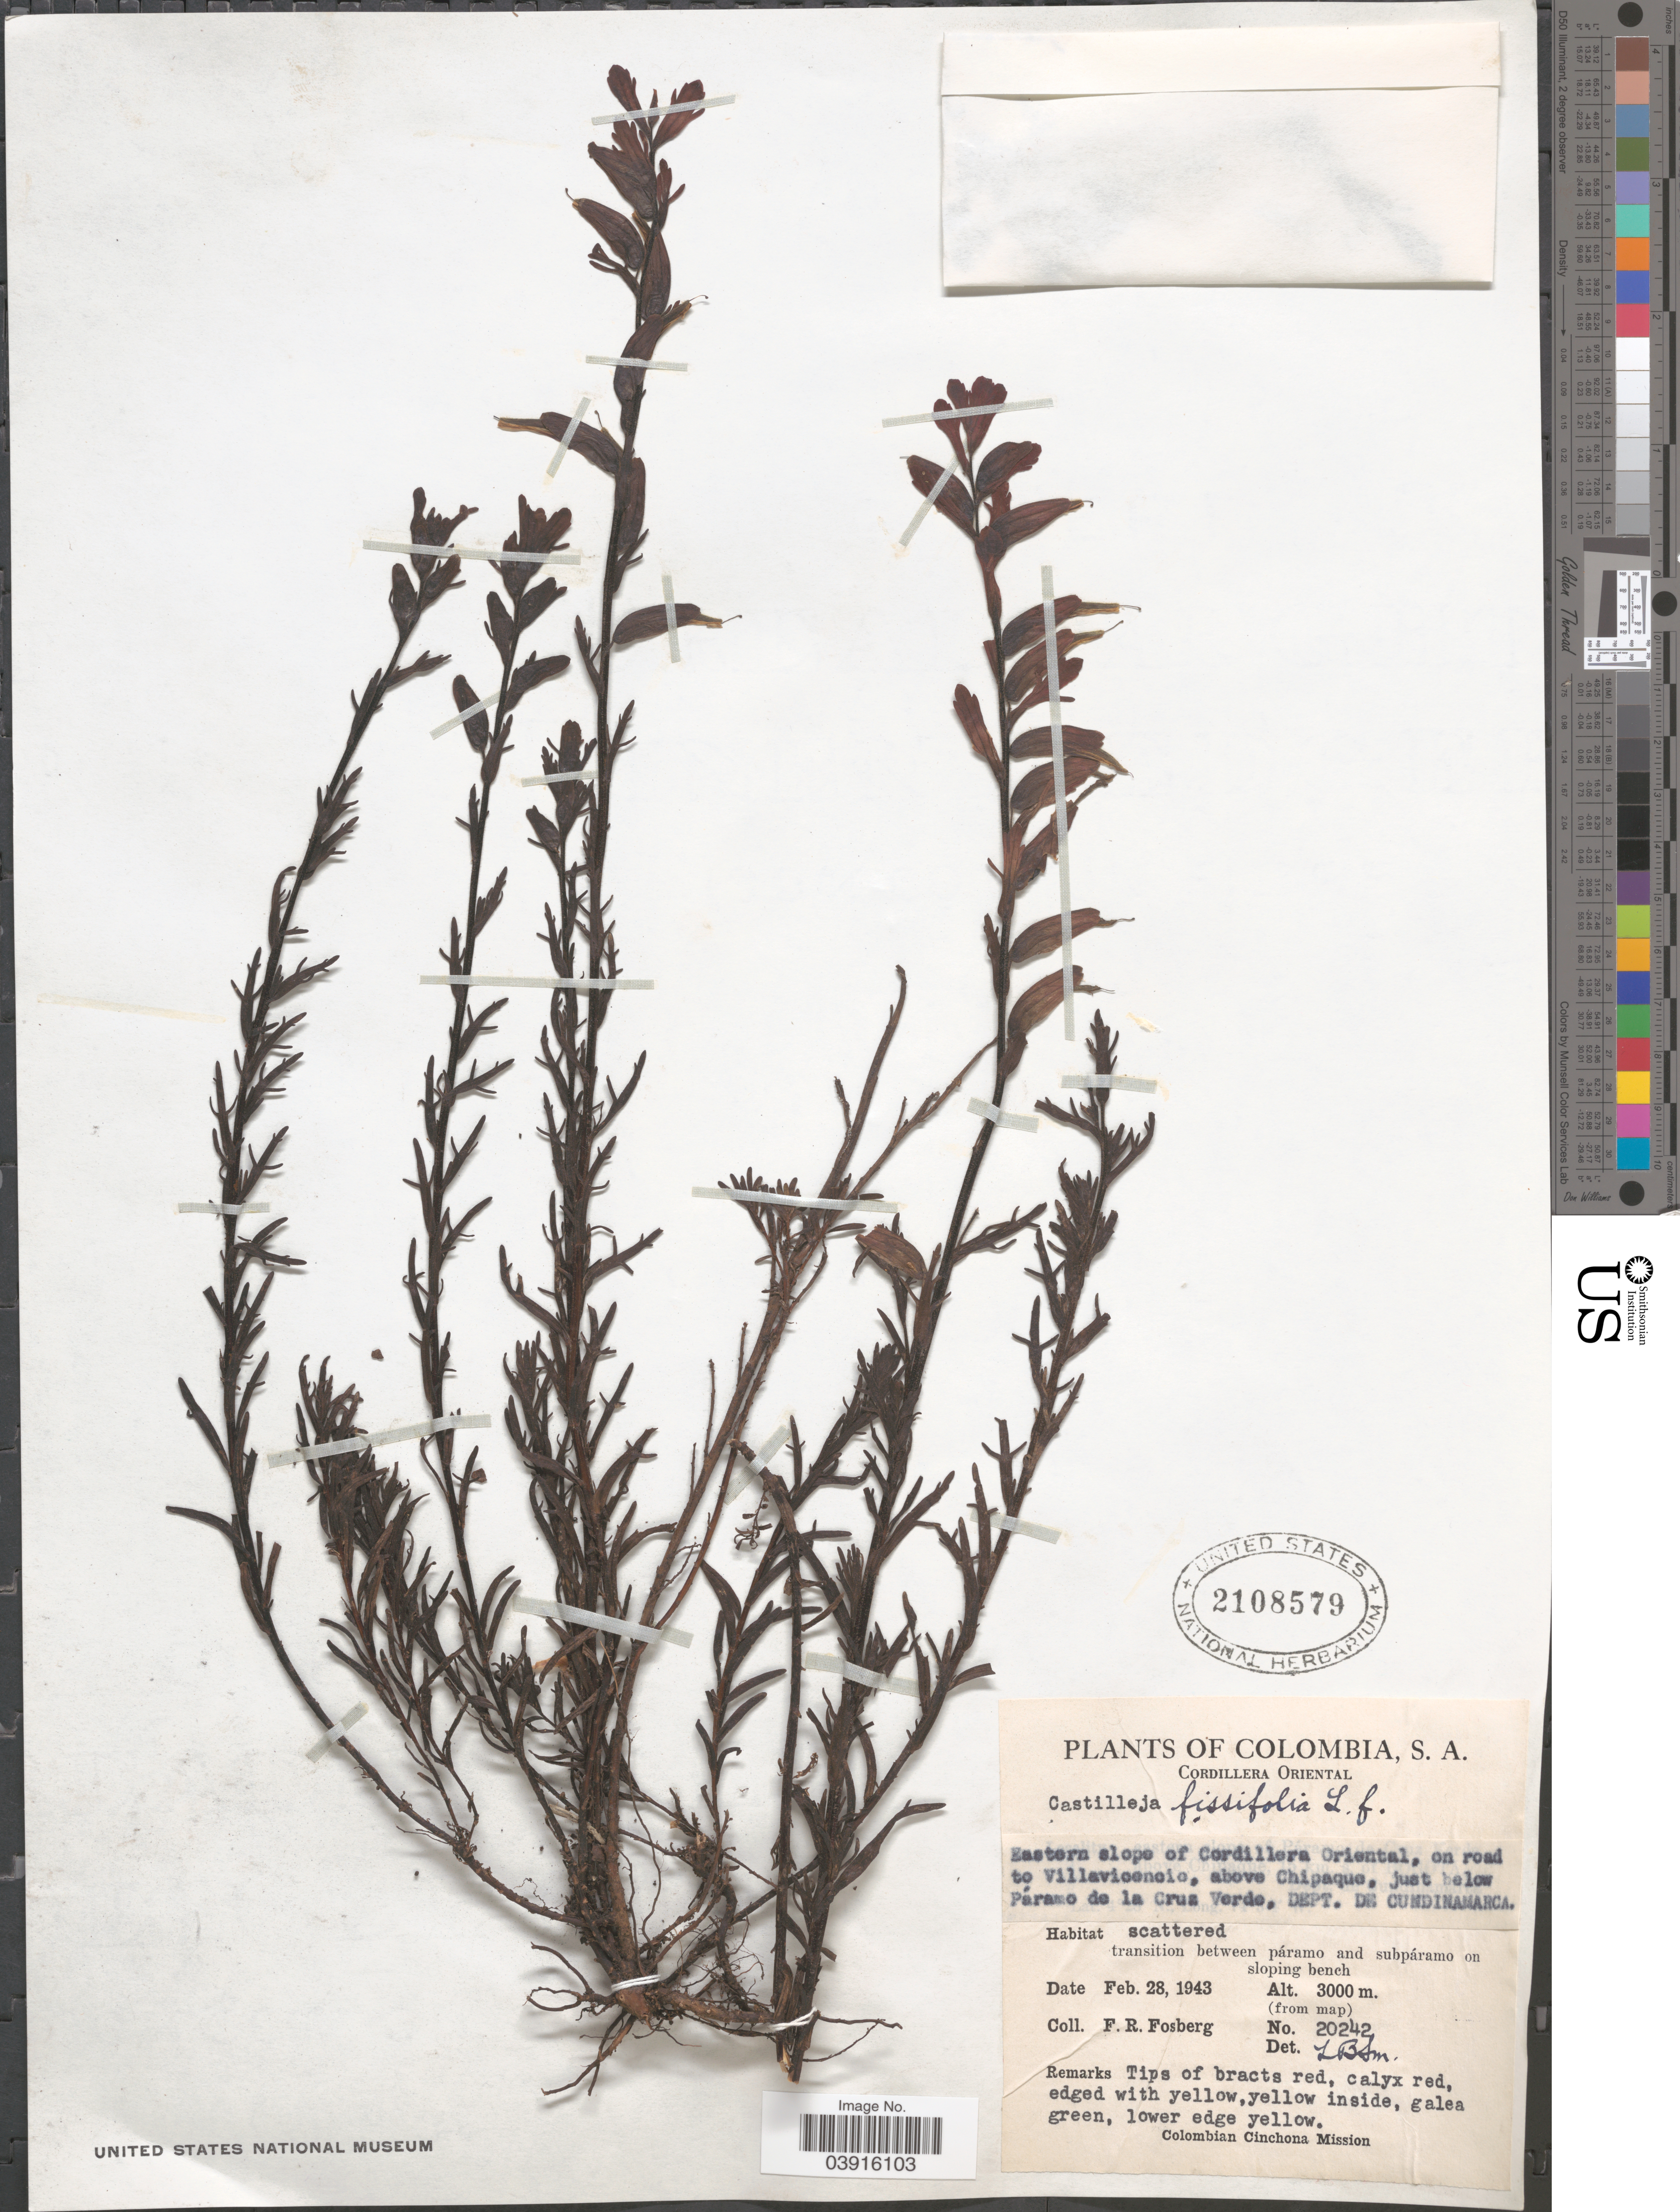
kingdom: Plantae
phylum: Tracheophyta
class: Magnoliopsida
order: Lamiales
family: Orobanchaceae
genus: Castilleja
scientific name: Castilleja fissifolia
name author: L. f.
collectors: F. R. Fosberg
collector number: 20242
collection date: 1943-02-28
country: Colombia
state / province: Cundinamarca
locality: Cordillera Oriental. Eastern slope of Cordillera Oriental, on road to Villavicencio, above Chipaque, just below Páramo de la Cruz Verde, Dept. de Cundinamarca.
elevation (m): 3000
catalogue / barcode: US 2108579